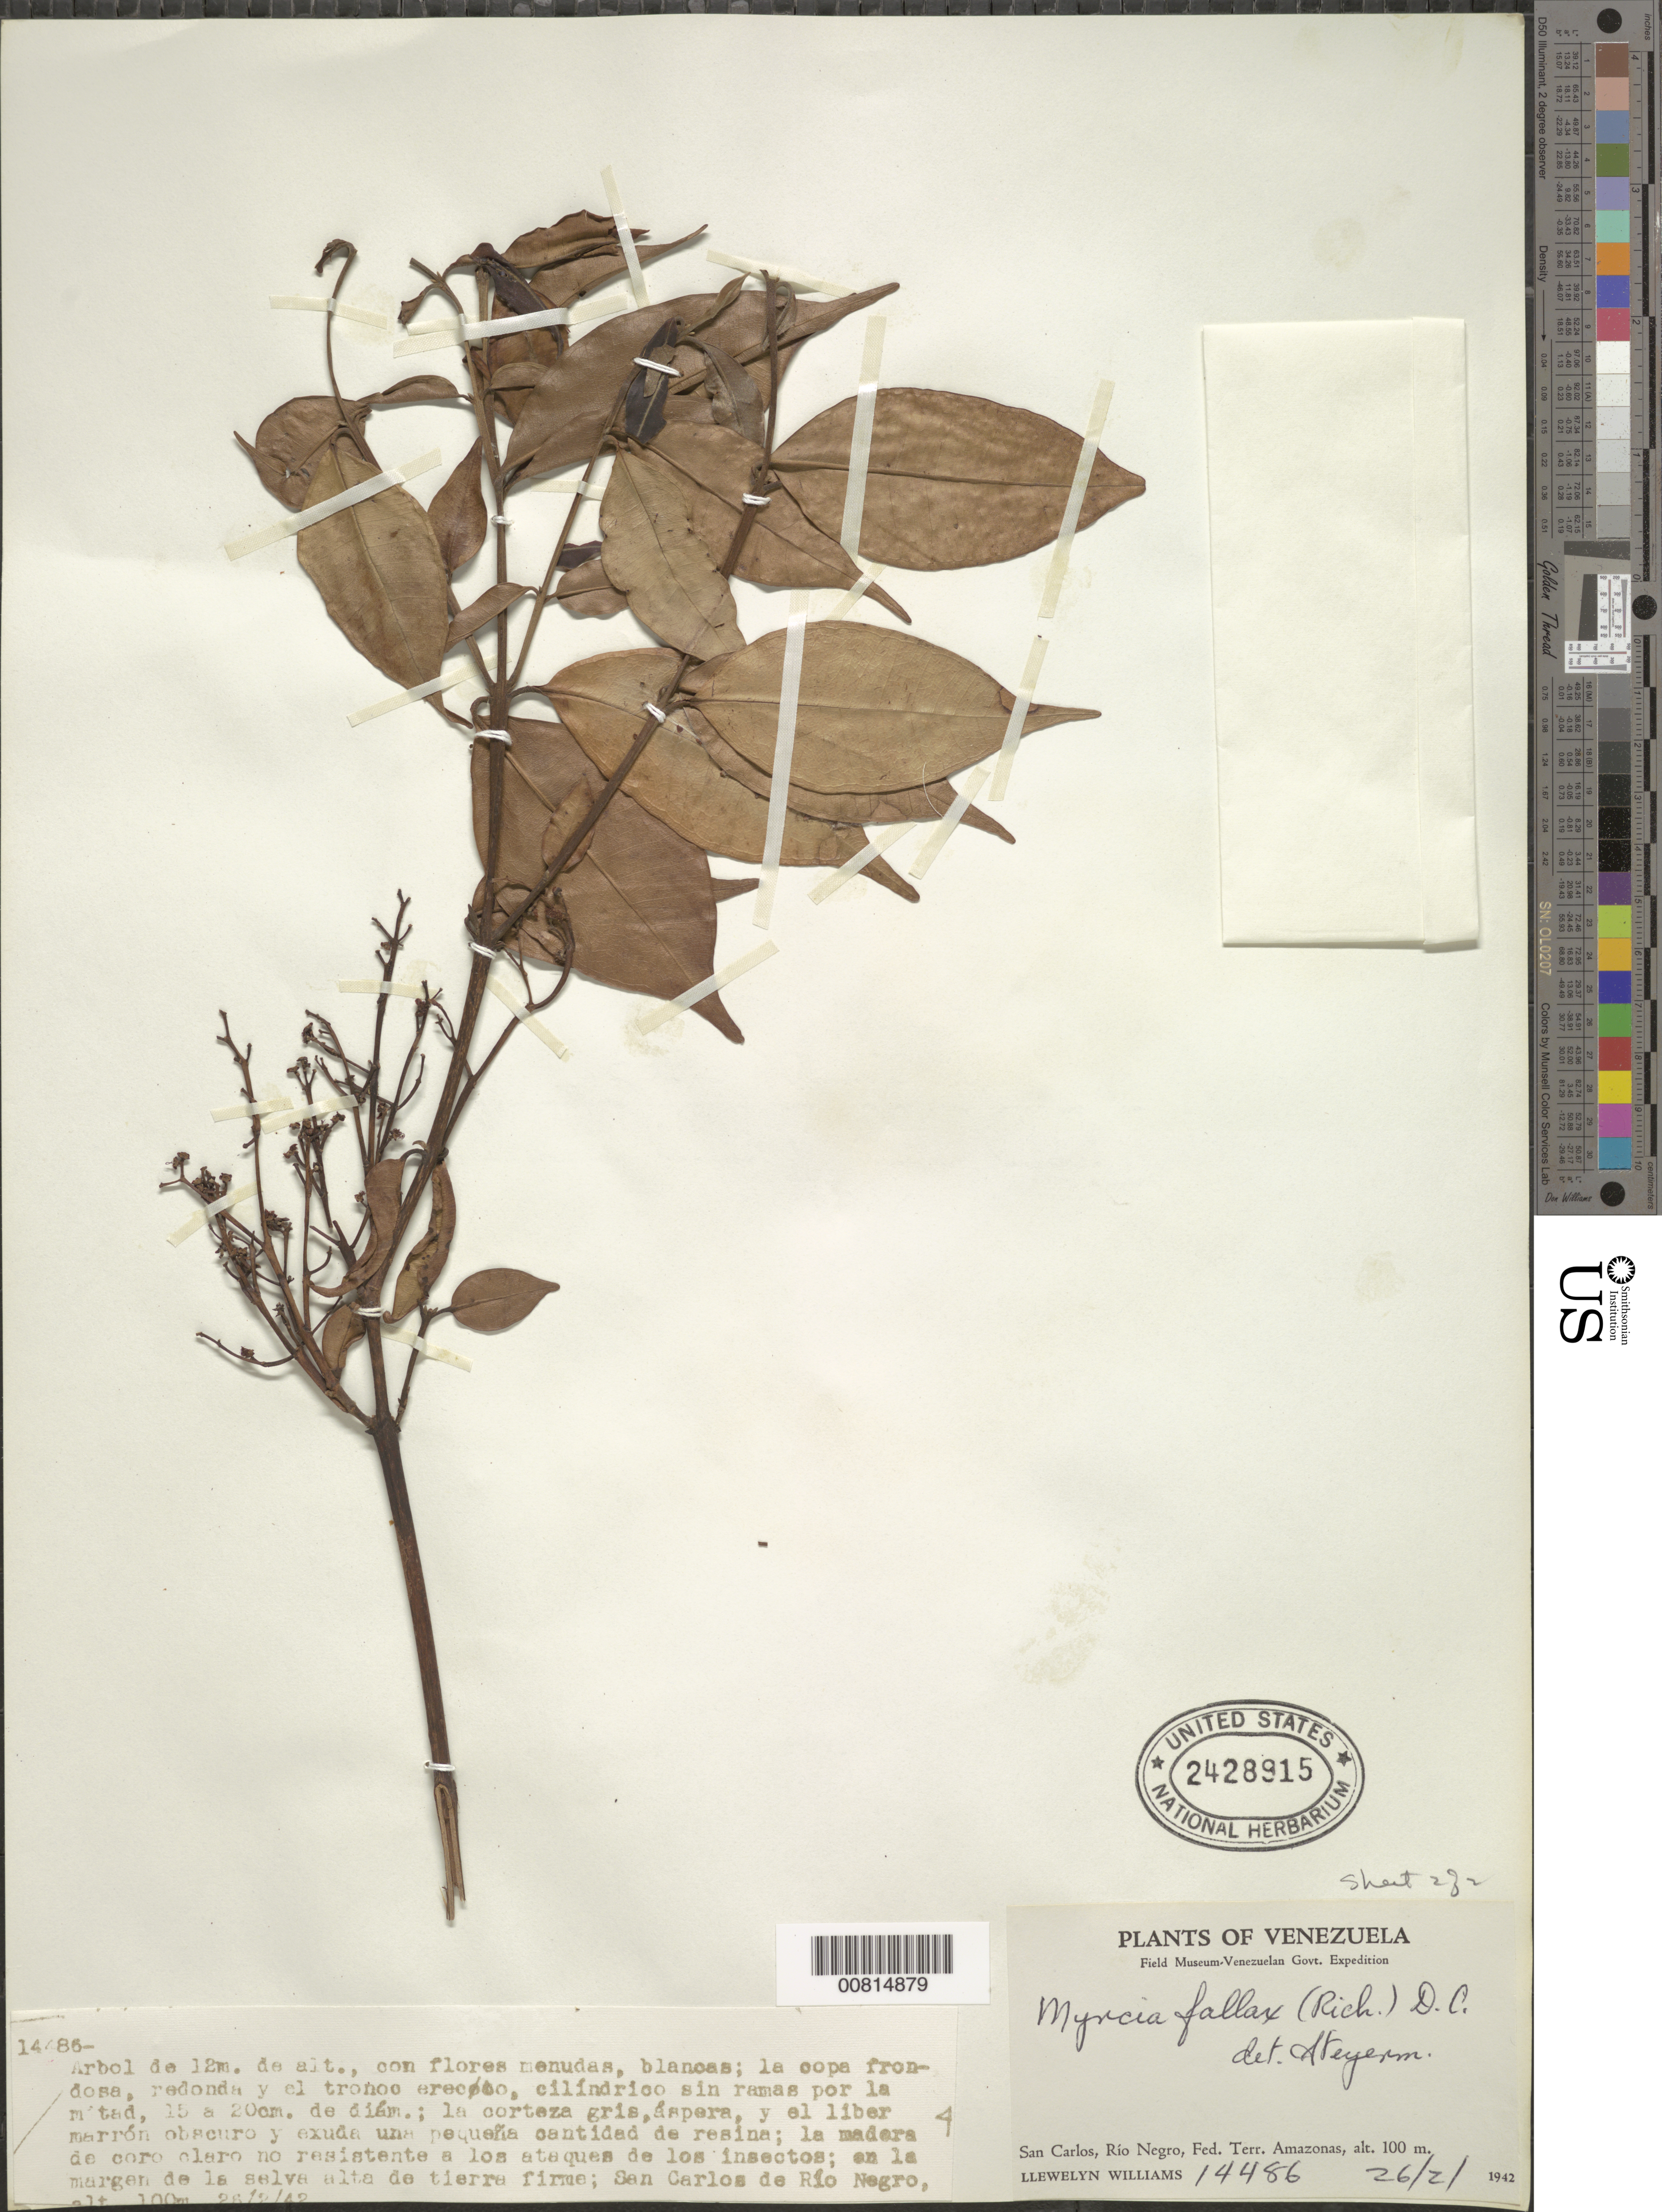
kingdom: Plantae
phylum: Tracheophyta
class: Magnoliopsida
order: Myrtales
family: Myrtaceae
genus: Myrcia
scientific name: Myrcia fallax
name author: (Rich.) DC.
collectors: Ll. Williams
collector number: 14486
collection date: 1942-02-26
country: Venezuela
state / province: Amazonas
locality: San Carlos, Río Negro, Fed. Terr. Amazonas.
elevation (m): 100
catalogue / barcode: US 2428915